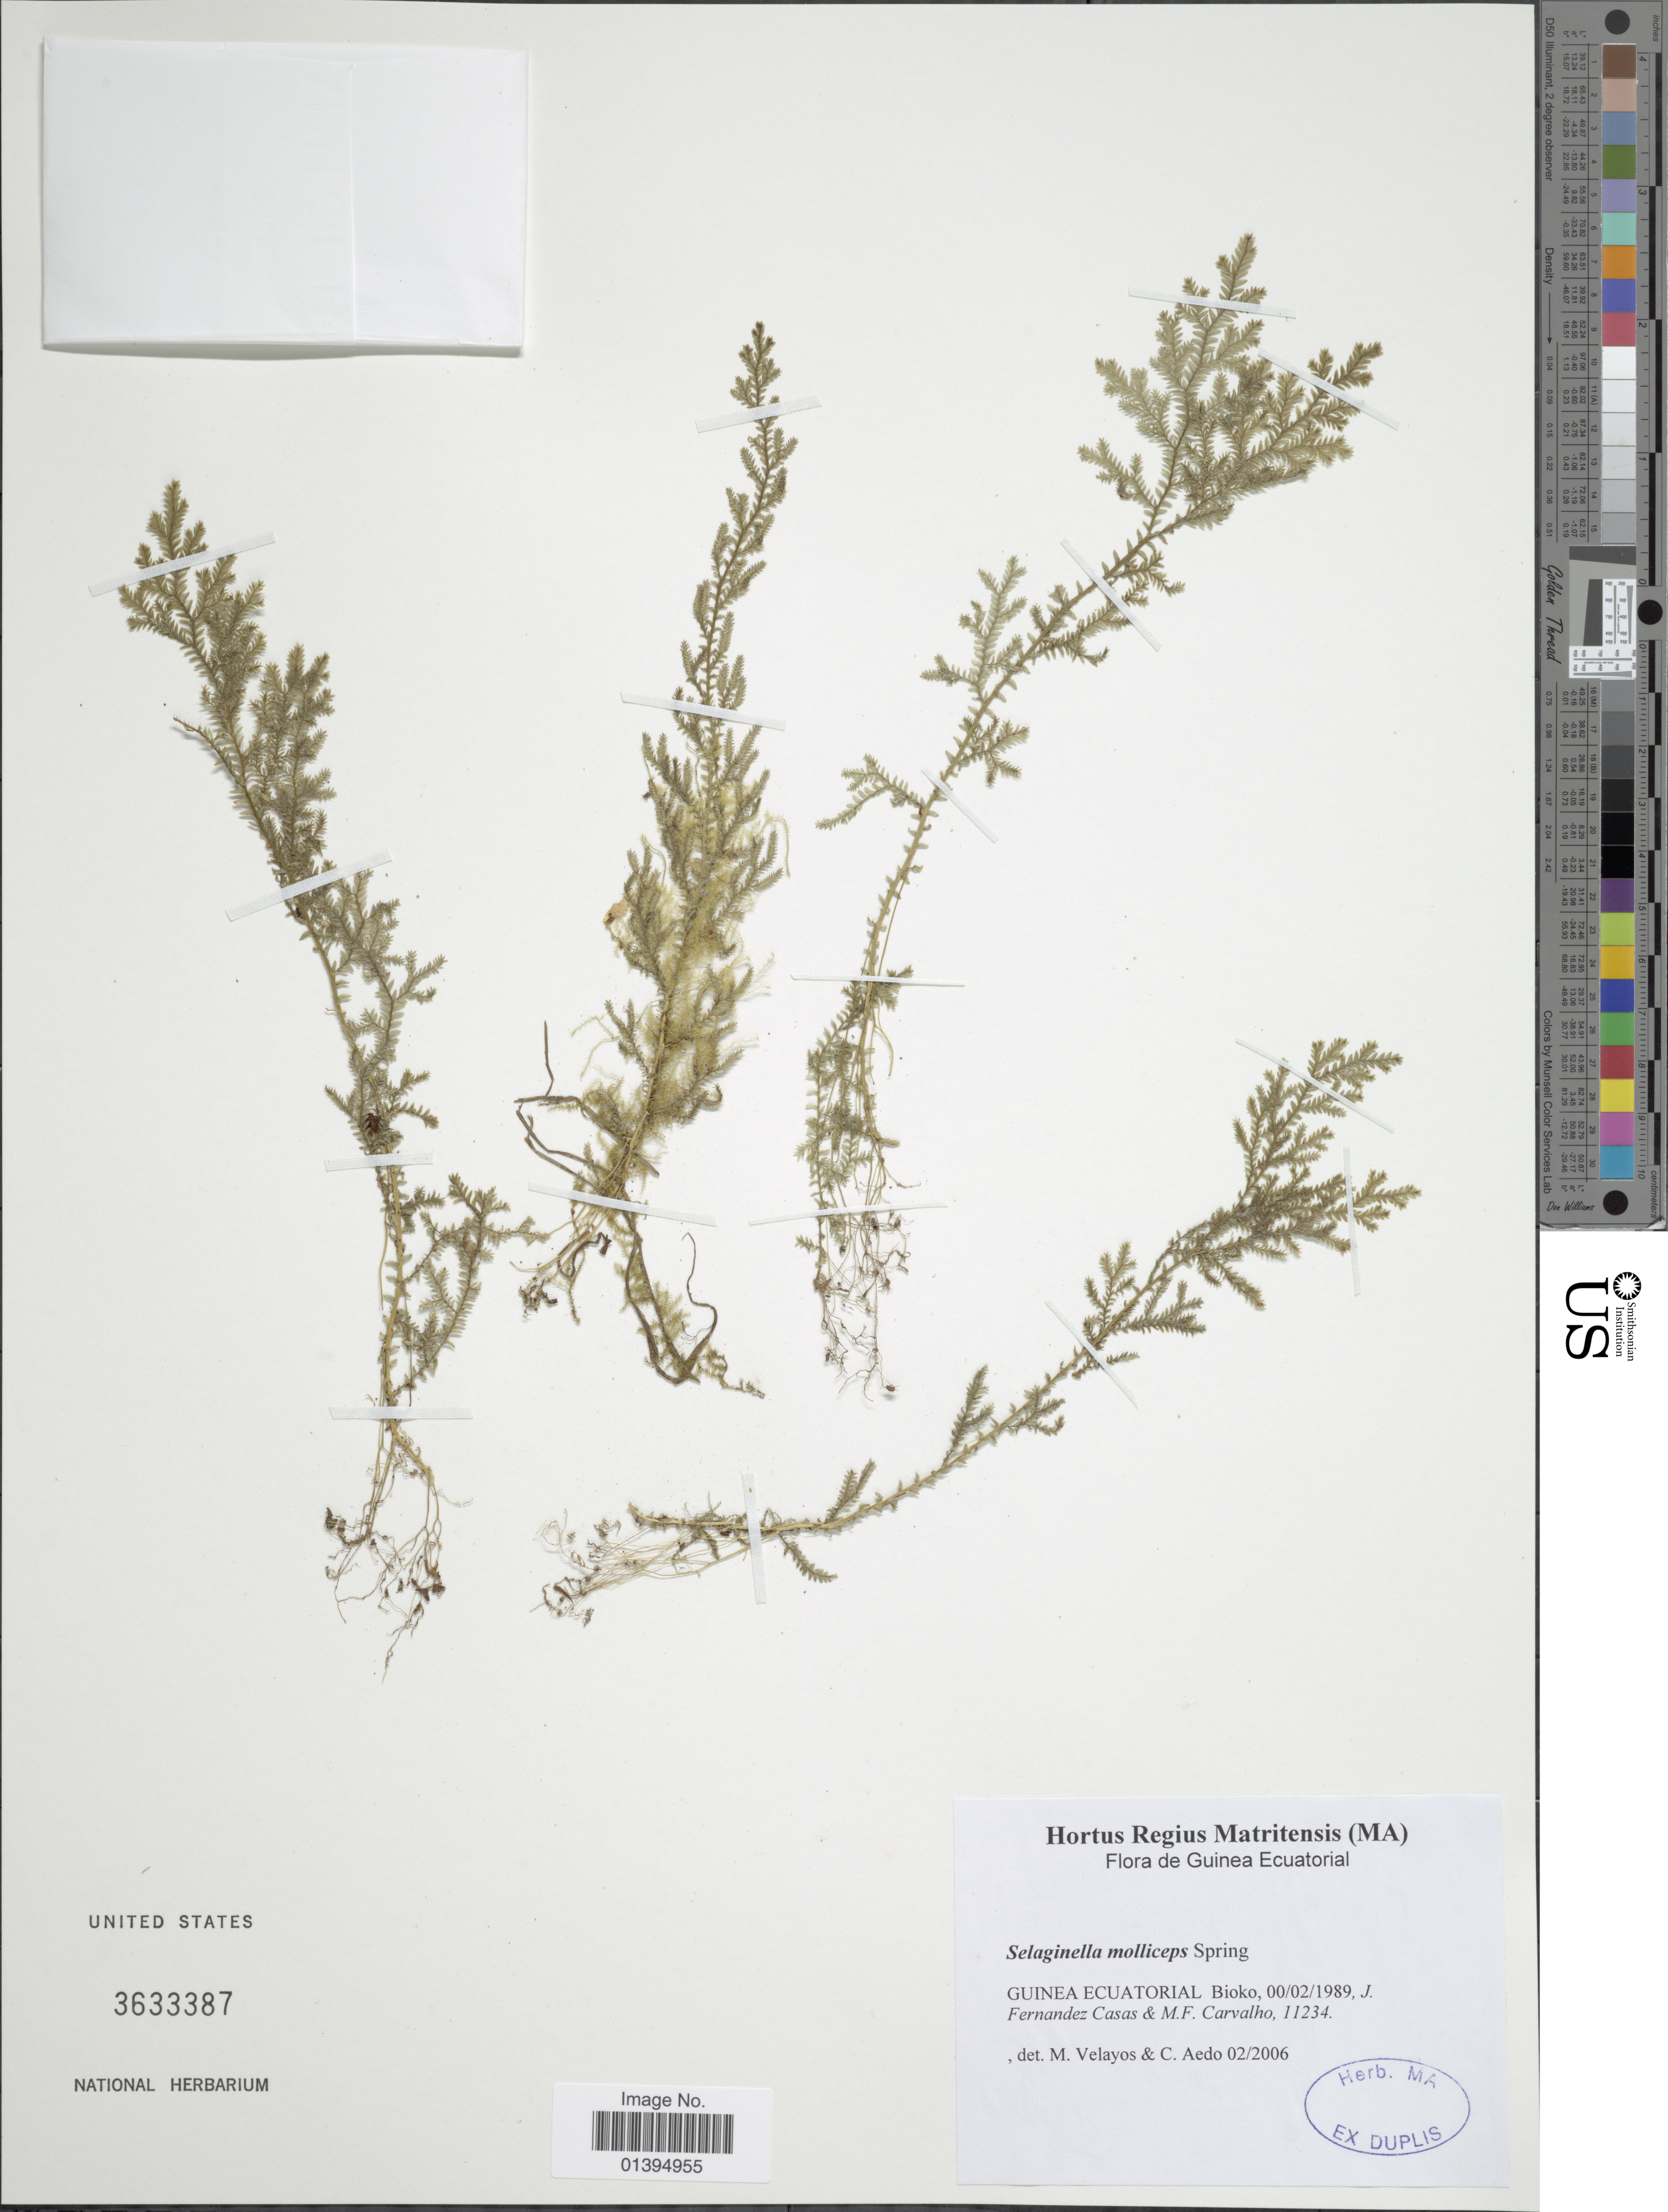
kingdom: Plantae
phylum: Tracheophyta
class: Lycopodiopsida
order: Selaginellales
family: Selaginellaceae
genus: Selaginella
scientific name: Selaginella molliceps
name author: Spring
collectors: F. Casas & M. F. Carvalho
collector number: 11234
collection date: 1989-02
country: Equatorial Guinea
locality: Bioko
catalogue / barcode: US 3633387